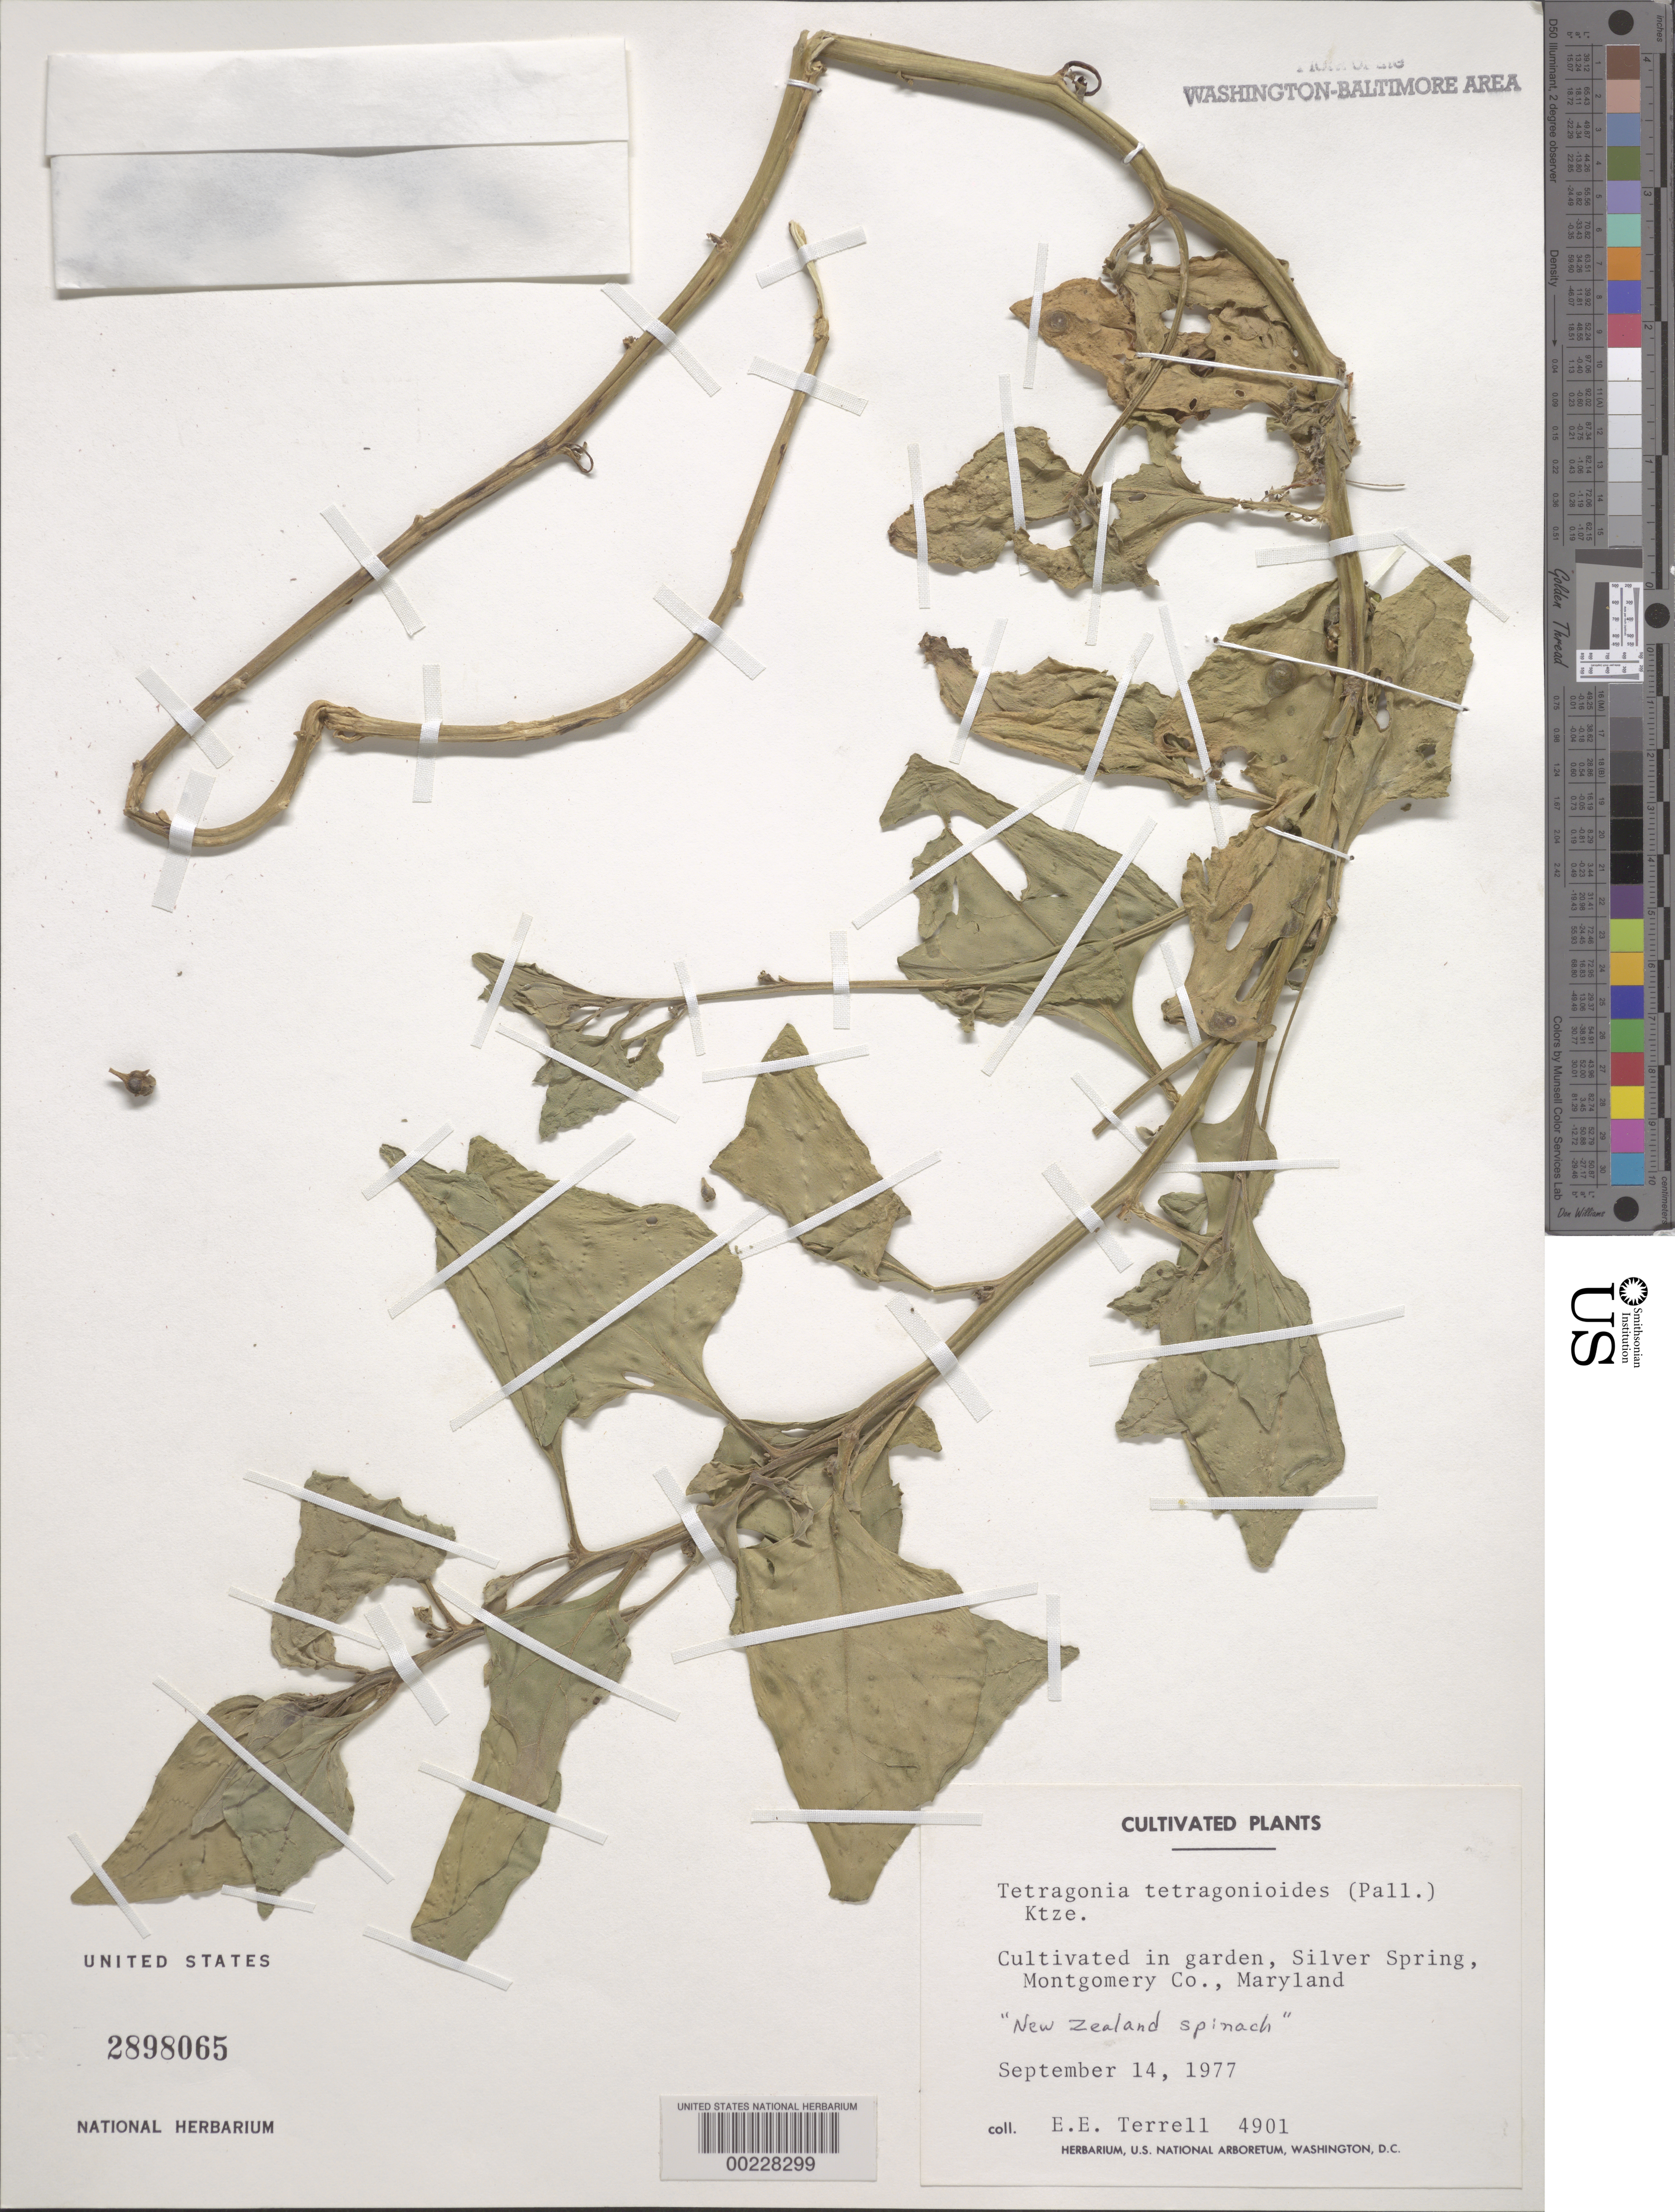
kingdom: Plantae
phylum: Tracheophyta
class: Magnoliopsida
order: Caryophyllales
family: Aizoaceae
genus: Tetragonia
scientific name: Tetragonia tetragonoides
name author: (Pall.) Kuntze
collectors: E. E. Terrell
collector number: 4901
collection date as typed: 14 Sep 1977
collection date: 1977-09-14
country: United States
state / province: Maryland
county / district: Montgomery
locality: Silver Spring, in garden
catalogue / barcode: US 2898065